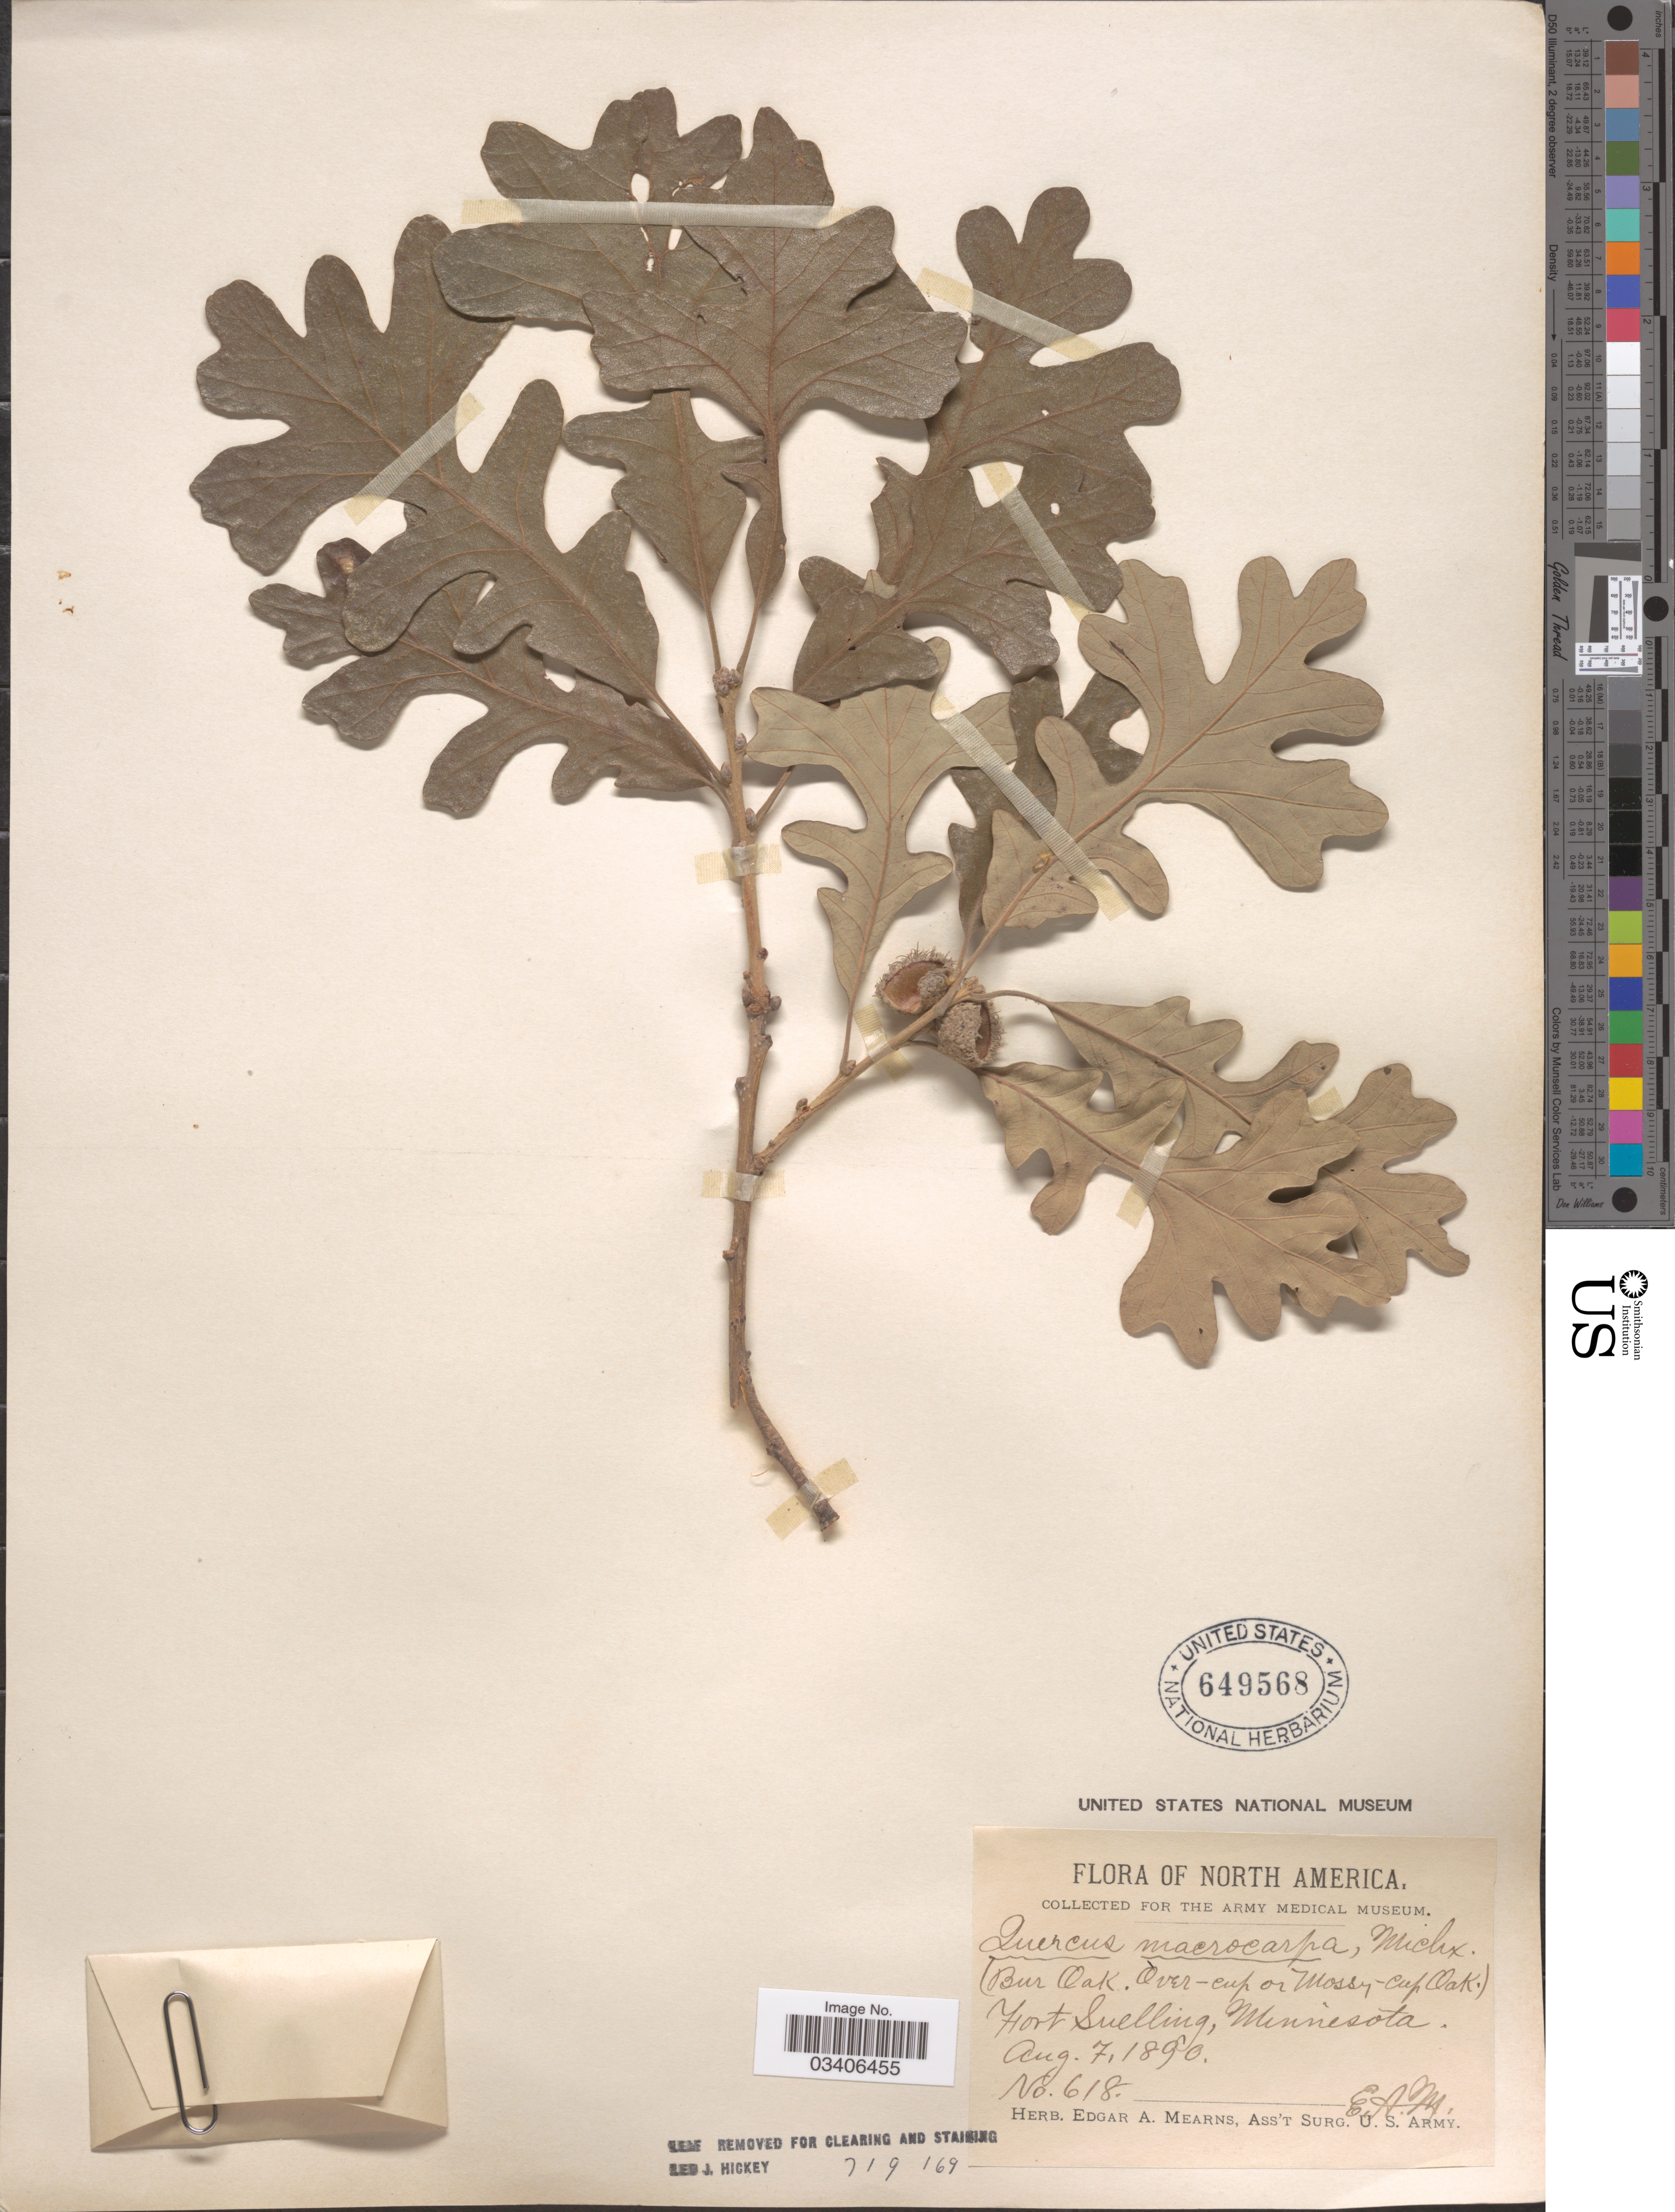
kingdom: Plantae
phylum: Tracheophyta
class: Magnoliopsida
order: Fagales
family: Fagaceae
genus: Quercus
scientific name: Quercus macrocarpa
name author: Michx.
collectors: E. A. Mearns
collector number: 618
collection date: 1890-08-07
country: United States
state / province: Minnesota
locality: Fort Snelling.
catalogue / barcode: US 649568